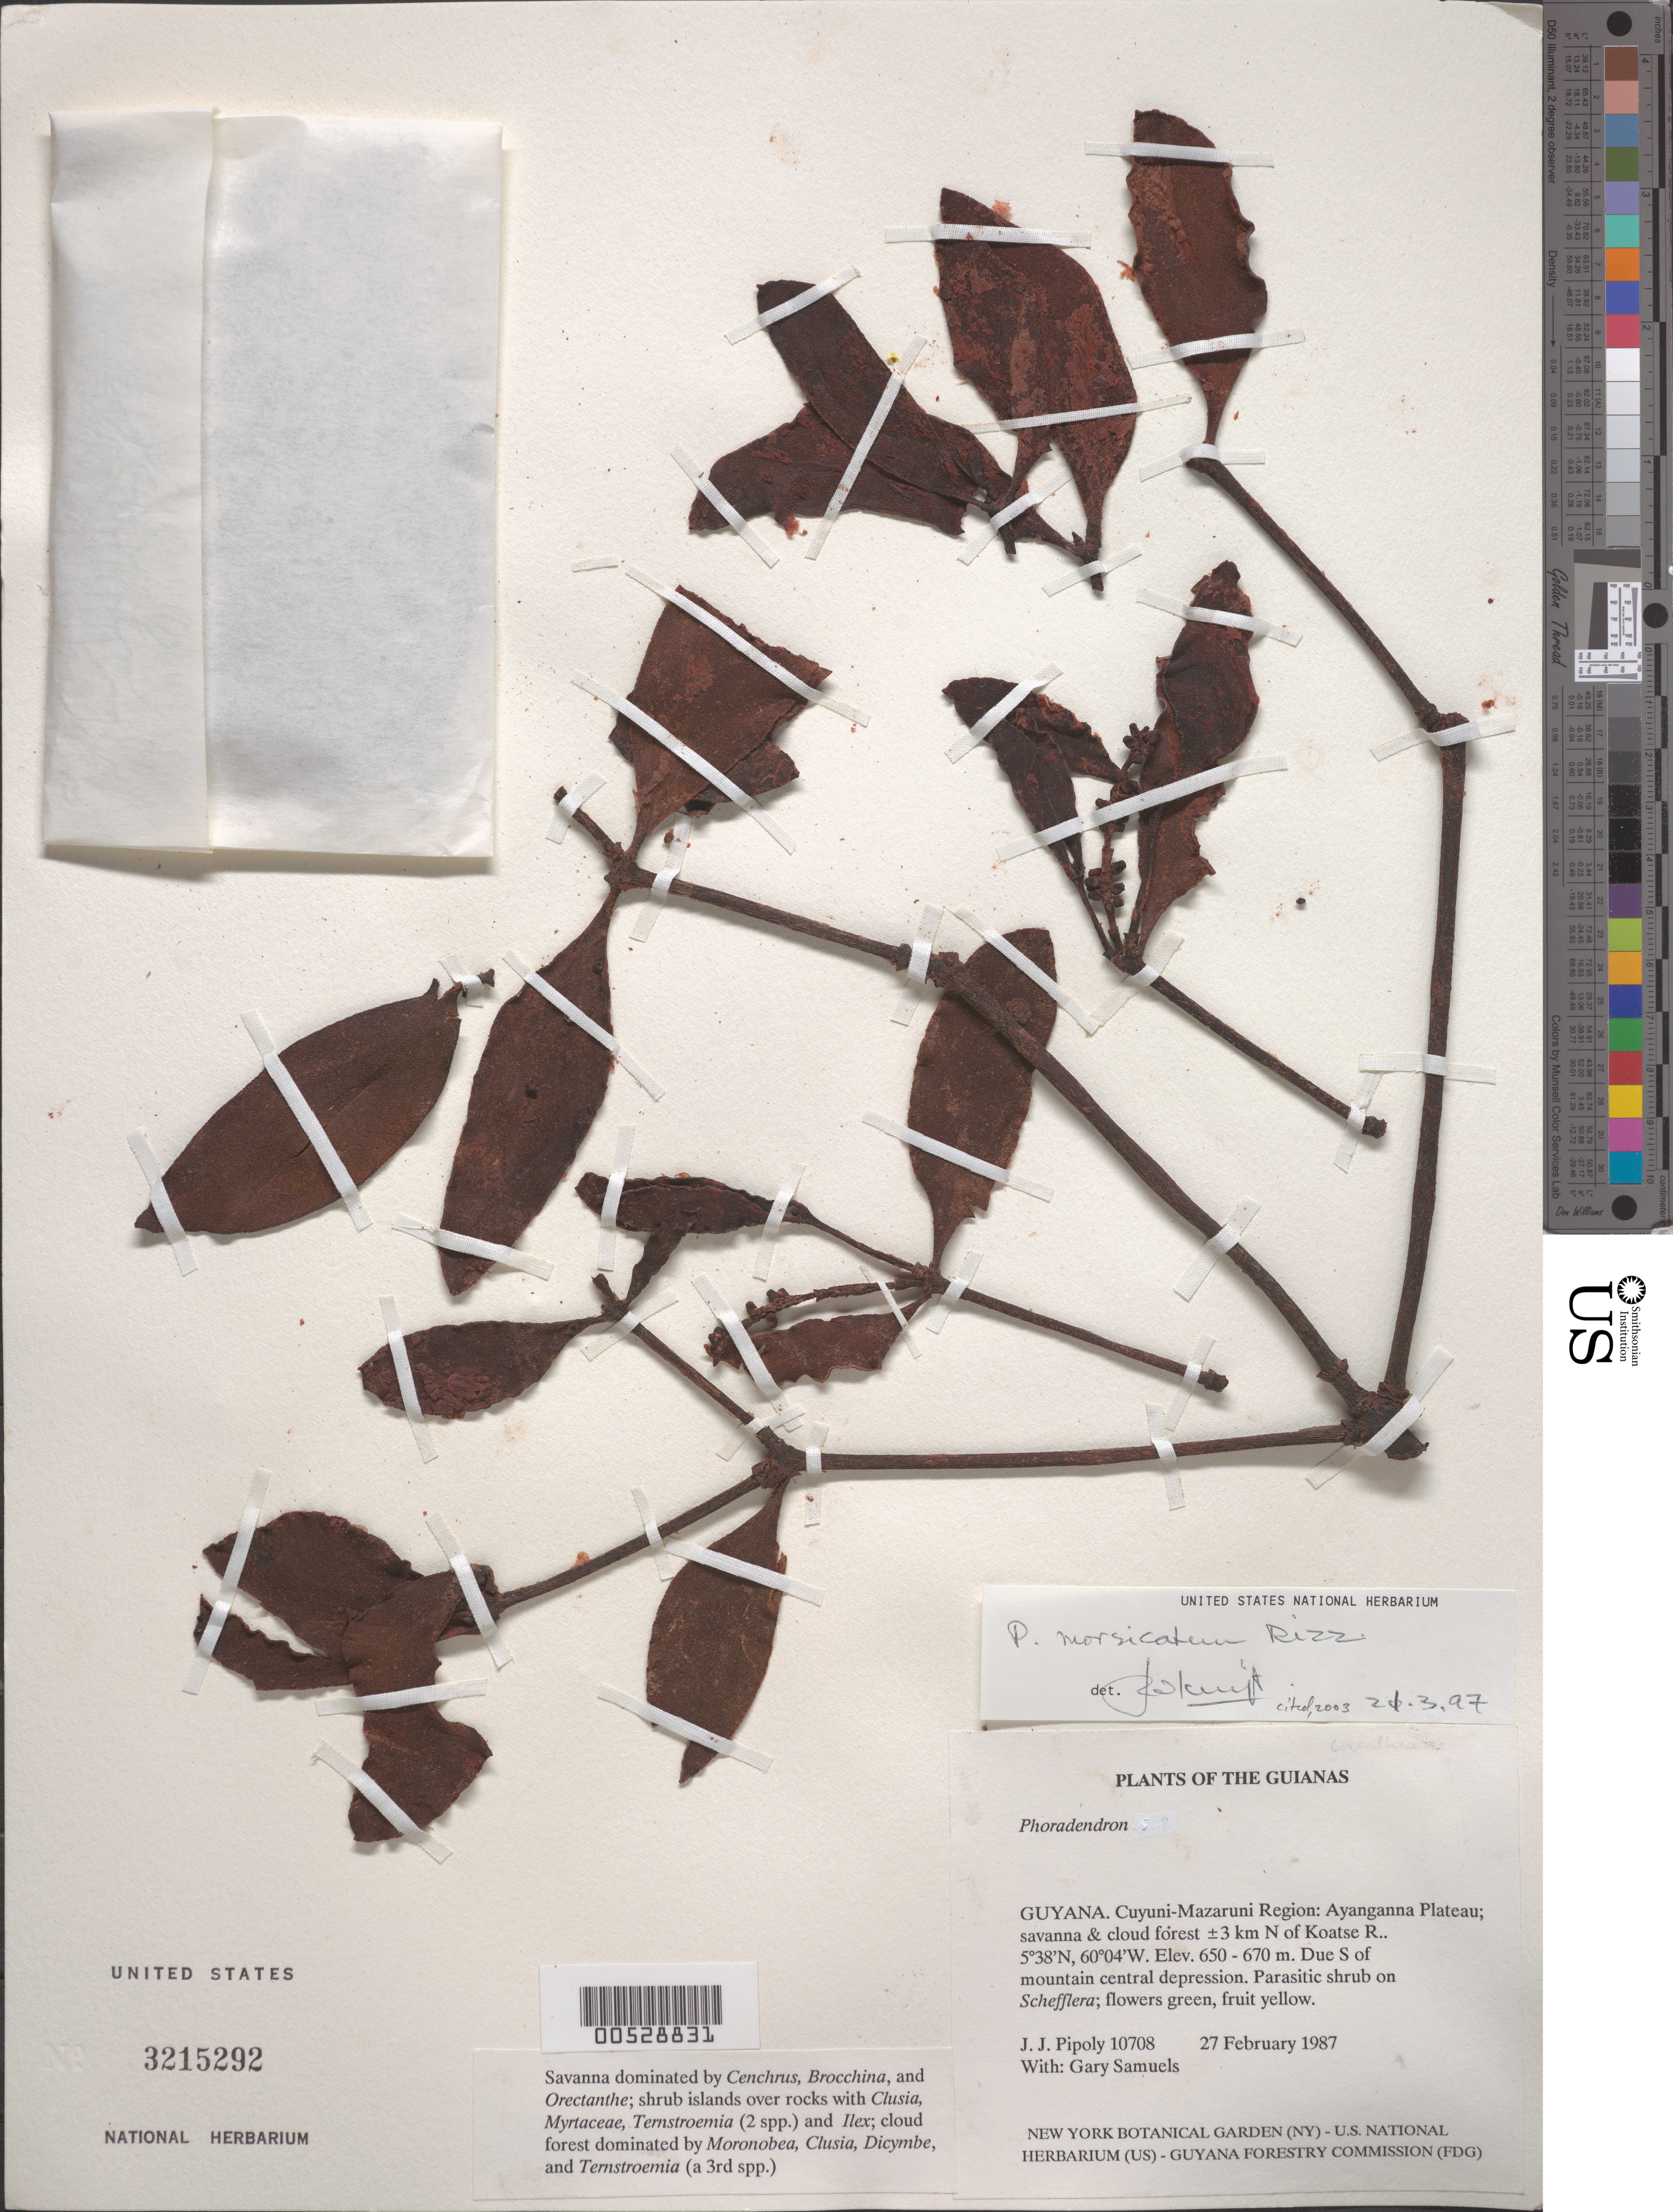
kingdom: Plantae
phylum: Tracheophyta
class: Magnoliopsida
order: Santalales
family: Viscaceae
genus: Phoradendron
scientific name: Phoradendron morsicatum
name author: Rizzini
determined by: Kuijt, Job, (CANADA)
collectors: J. J. Pipoly & G. Bacchus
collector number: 10708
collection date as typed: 27 February 1987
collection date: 1987-02-27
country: Guyana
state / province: Cuyuni-Mazaruni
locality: Ayanganna Plateau; ±3 km N of Koatse R, due S of mountain central depression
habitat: Savanna and cloud forest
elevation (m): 650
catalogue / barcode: US 3215292